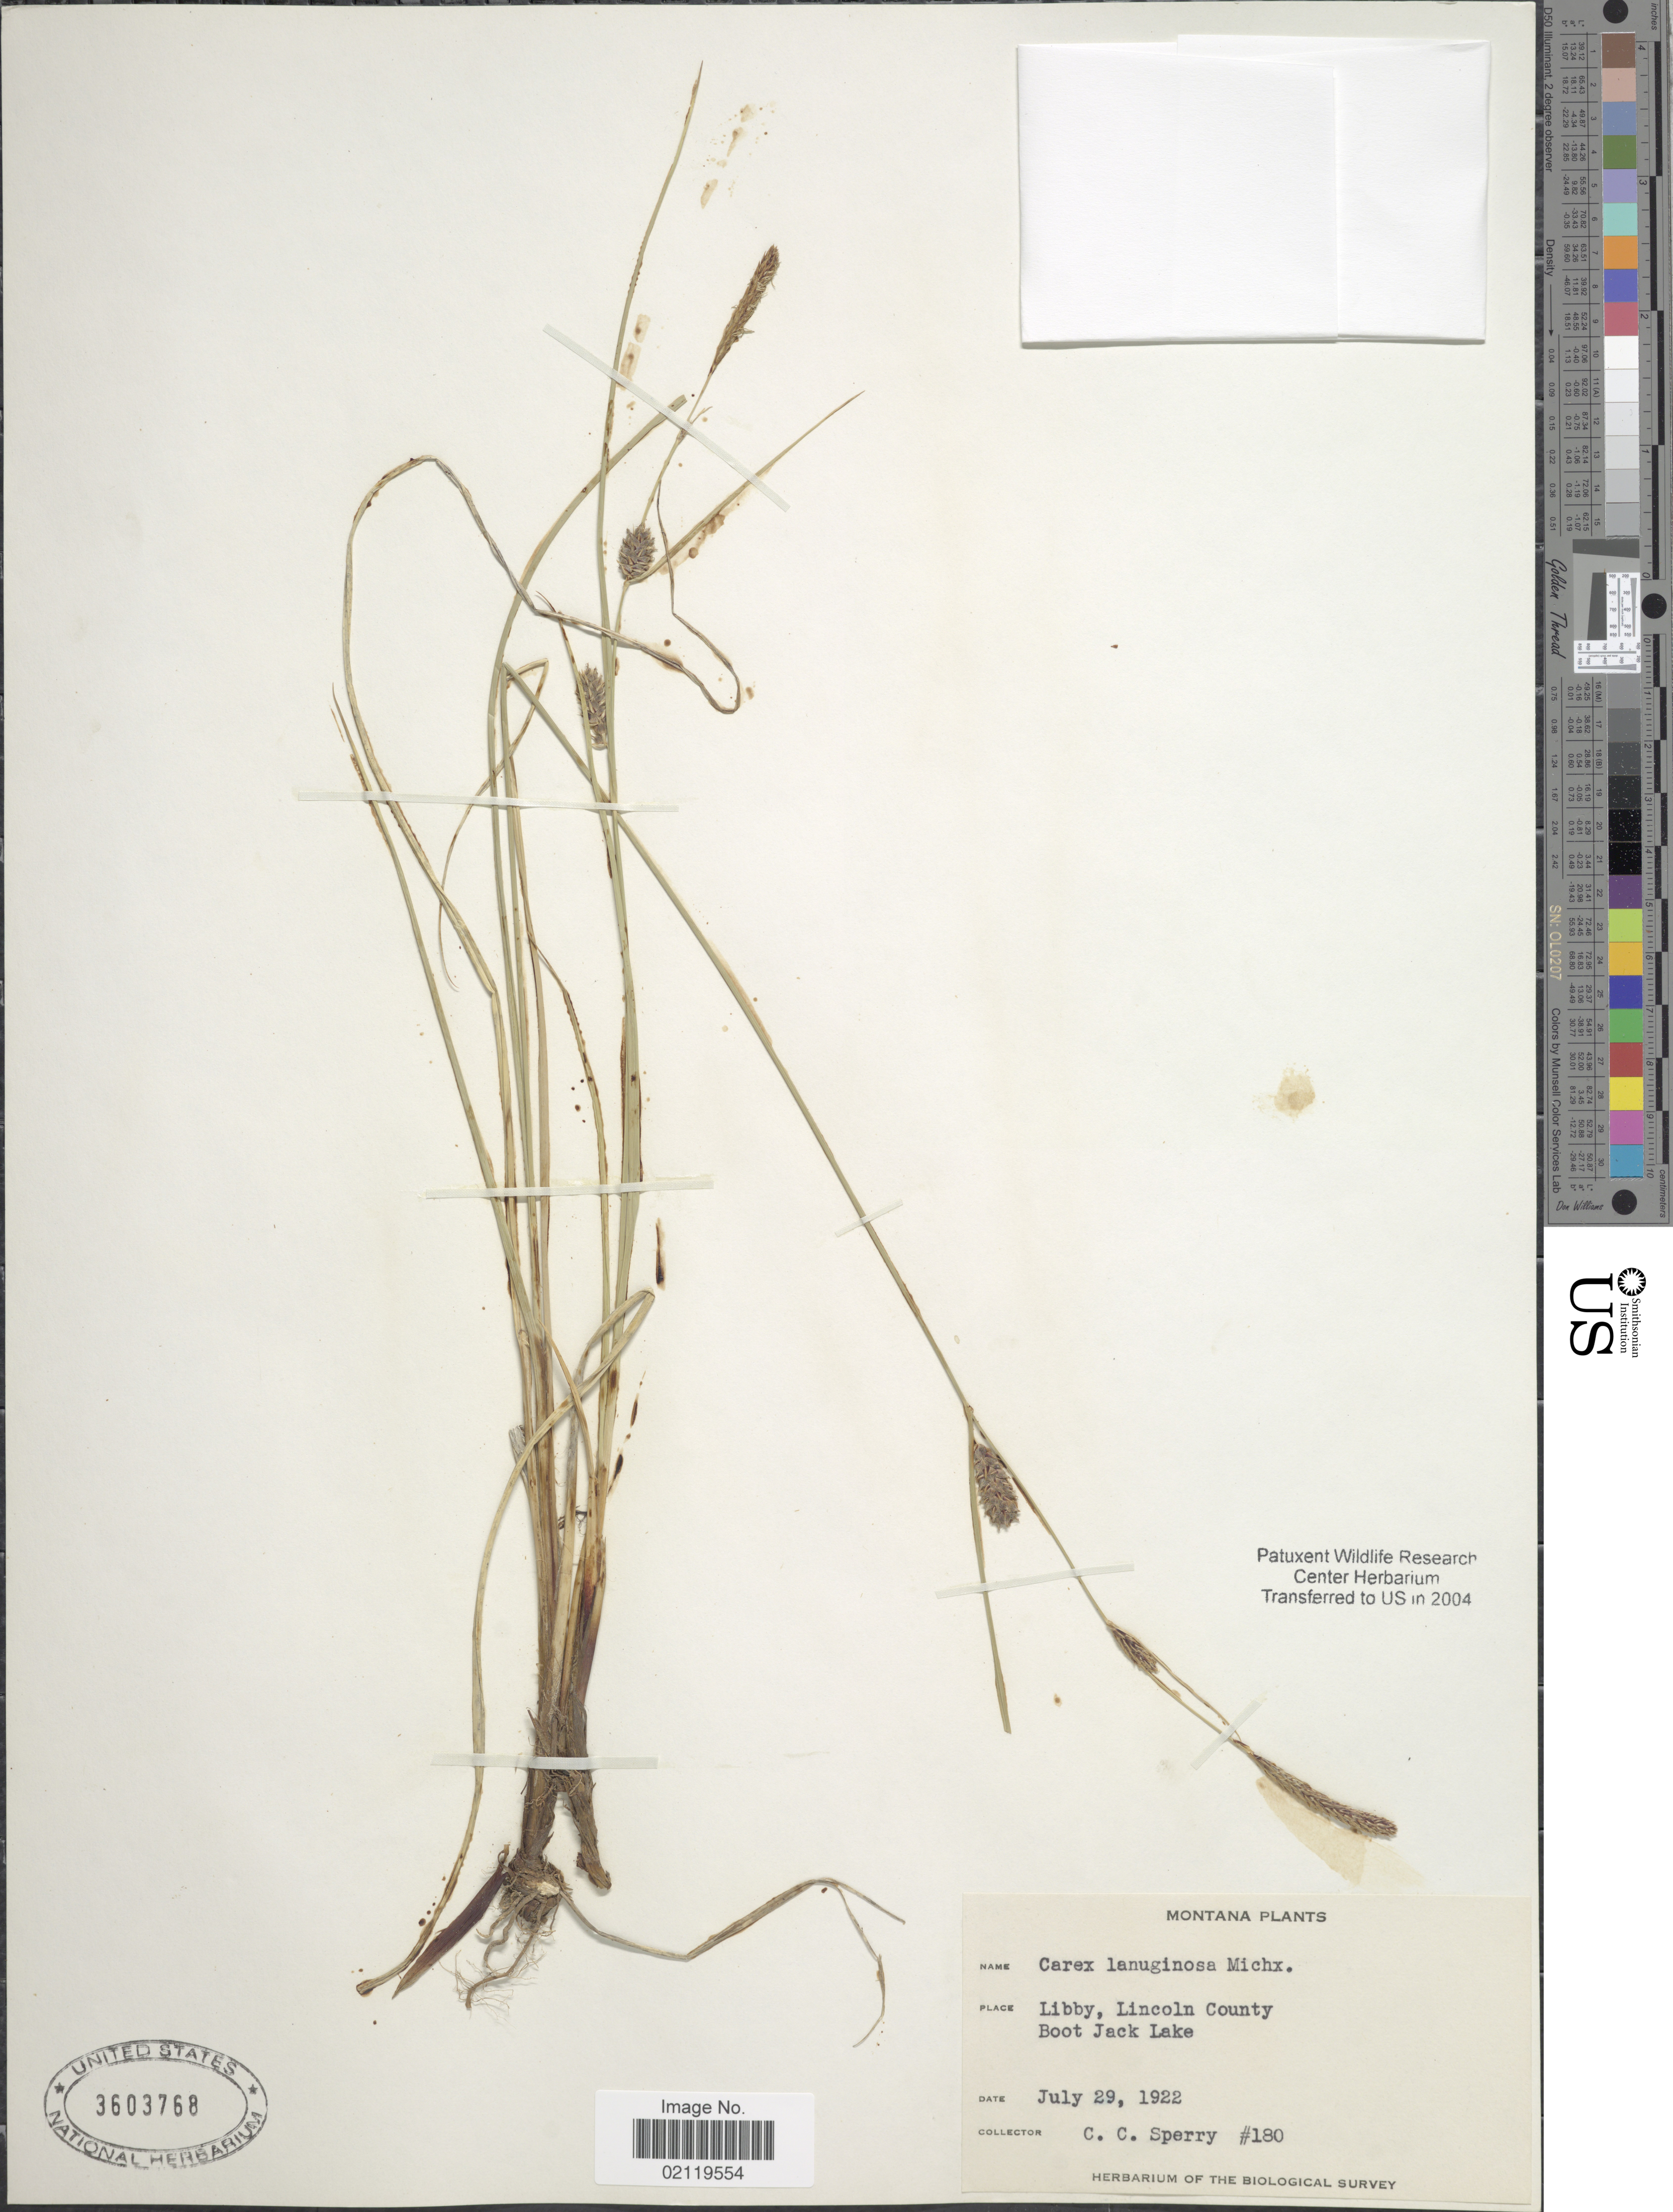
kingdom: Plantae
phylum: Tracheophyta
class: Liliopsida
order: Poales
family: Cyperaceae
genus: Carex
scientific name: Carex pellita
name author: Muhl. ex Willd.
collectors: C. C. Sperry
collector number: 180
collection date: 1922-07-29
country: United States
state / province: Montana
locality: Libby, Lincoln County. Boot Jack Lane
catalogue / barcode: US 3603768